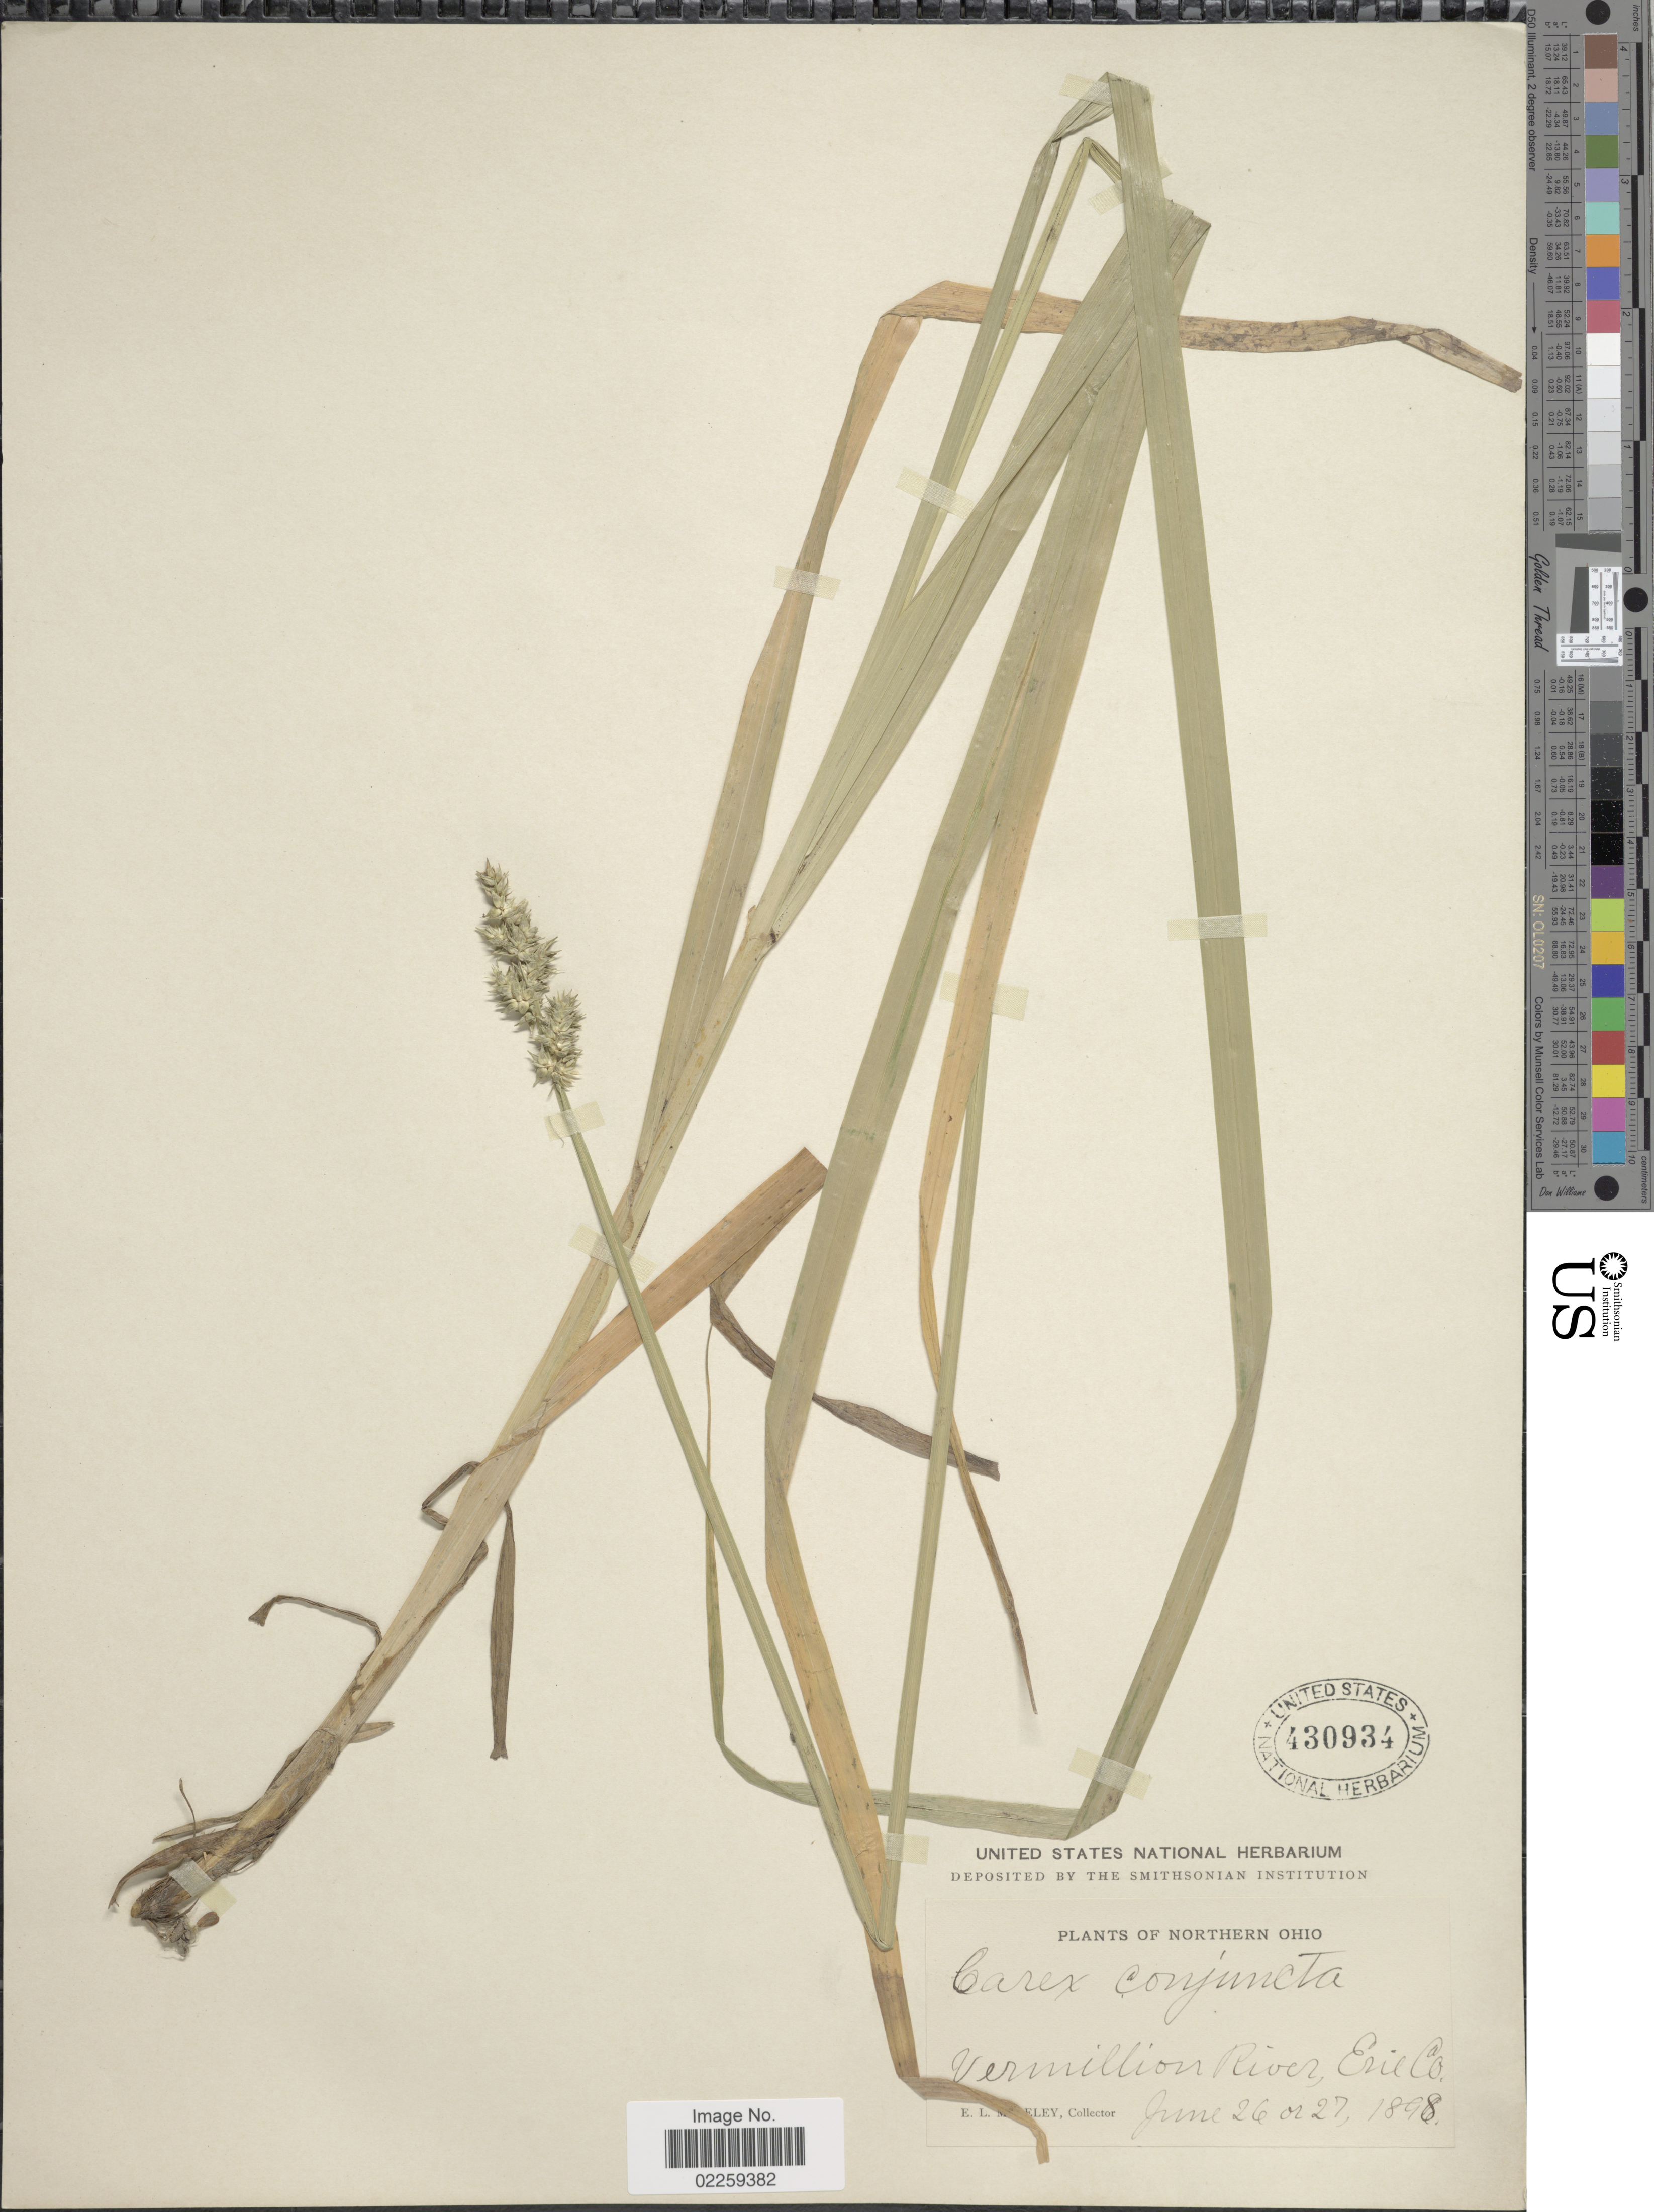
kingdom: Plantae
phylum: Tracheophyta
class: Liliopsida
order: Poales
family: Cyperaceae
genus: Carex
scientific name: Carex conjuncta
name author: Boott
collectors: E. Moseley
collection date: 1898-06-26/1898-06-27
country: United States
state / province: Ohio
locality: Northern Ohio, Vermillion River, Erie Co.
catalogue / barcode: US 430934